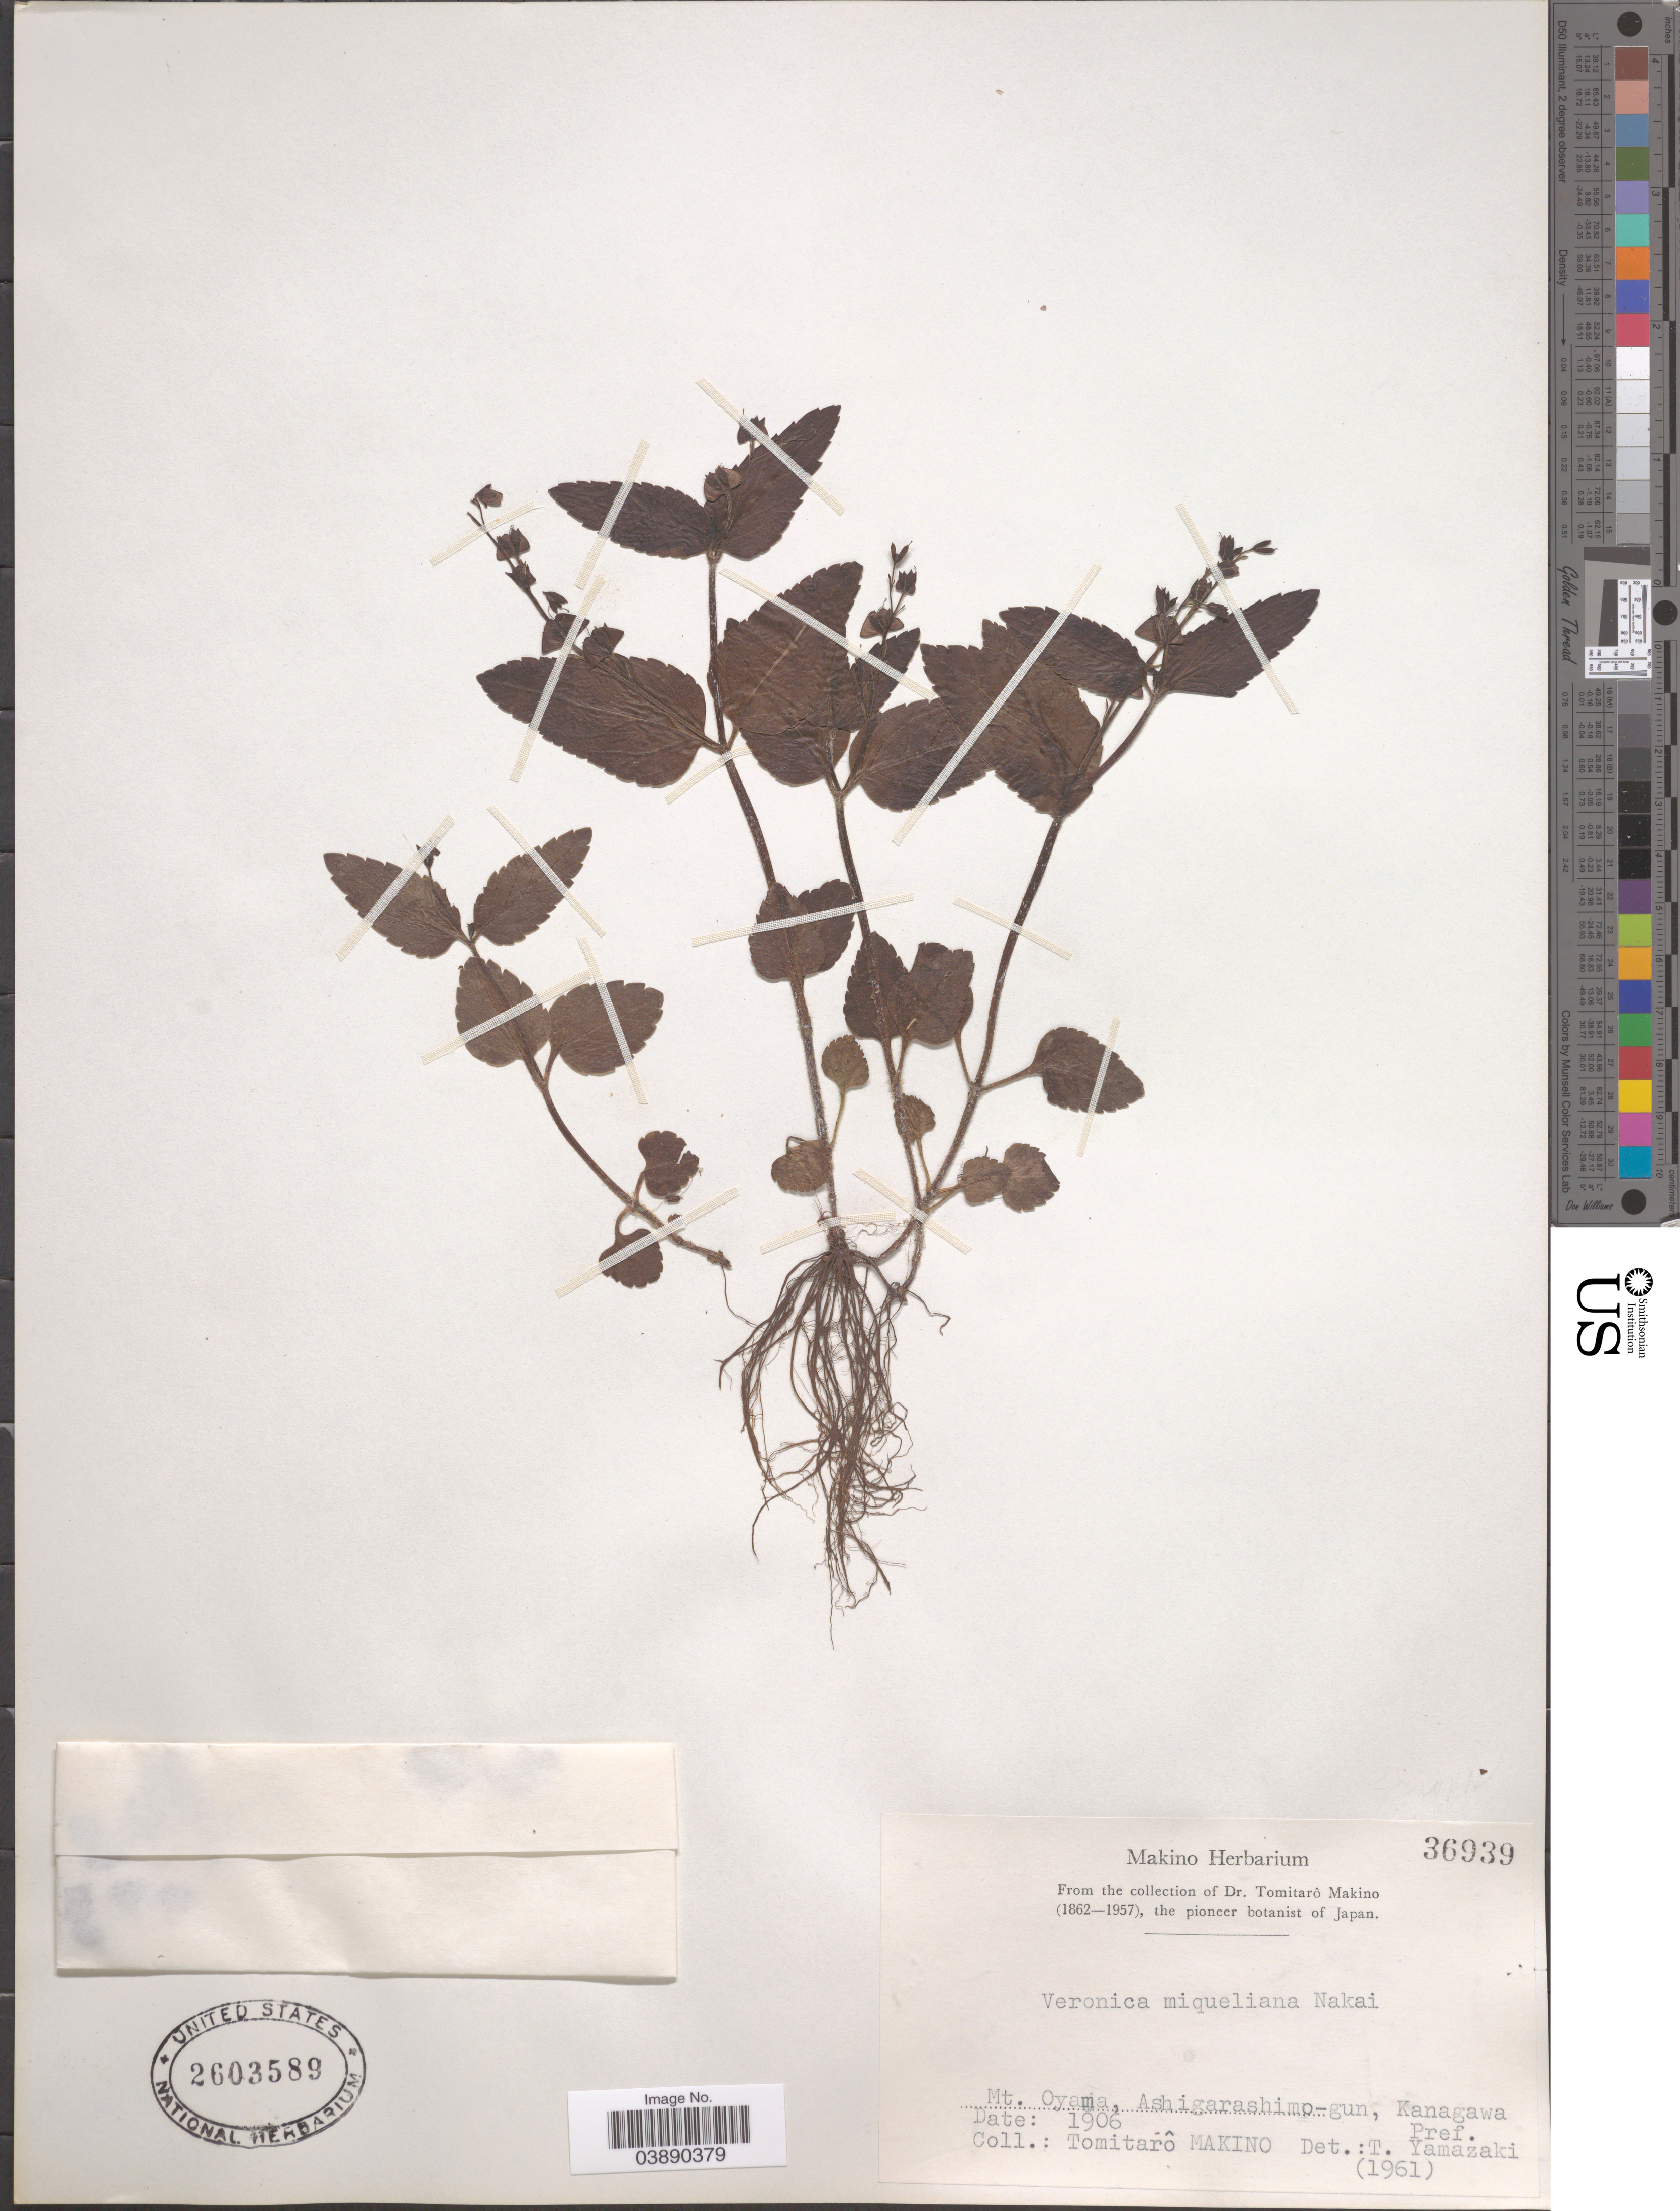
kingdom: Plantae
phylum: Tracheophyta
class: Magnoliopsida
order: Lamiales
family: Plantaginaceae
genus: Veronica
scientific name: Veronica miqueliana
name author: Nakai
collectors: T. Makino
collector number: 36939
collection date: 1906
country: Japan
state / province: Kanagawa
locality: Mt. Oyama, Ashigarashimo-gun, Kanagawa Pref.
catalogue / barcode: US 2603589